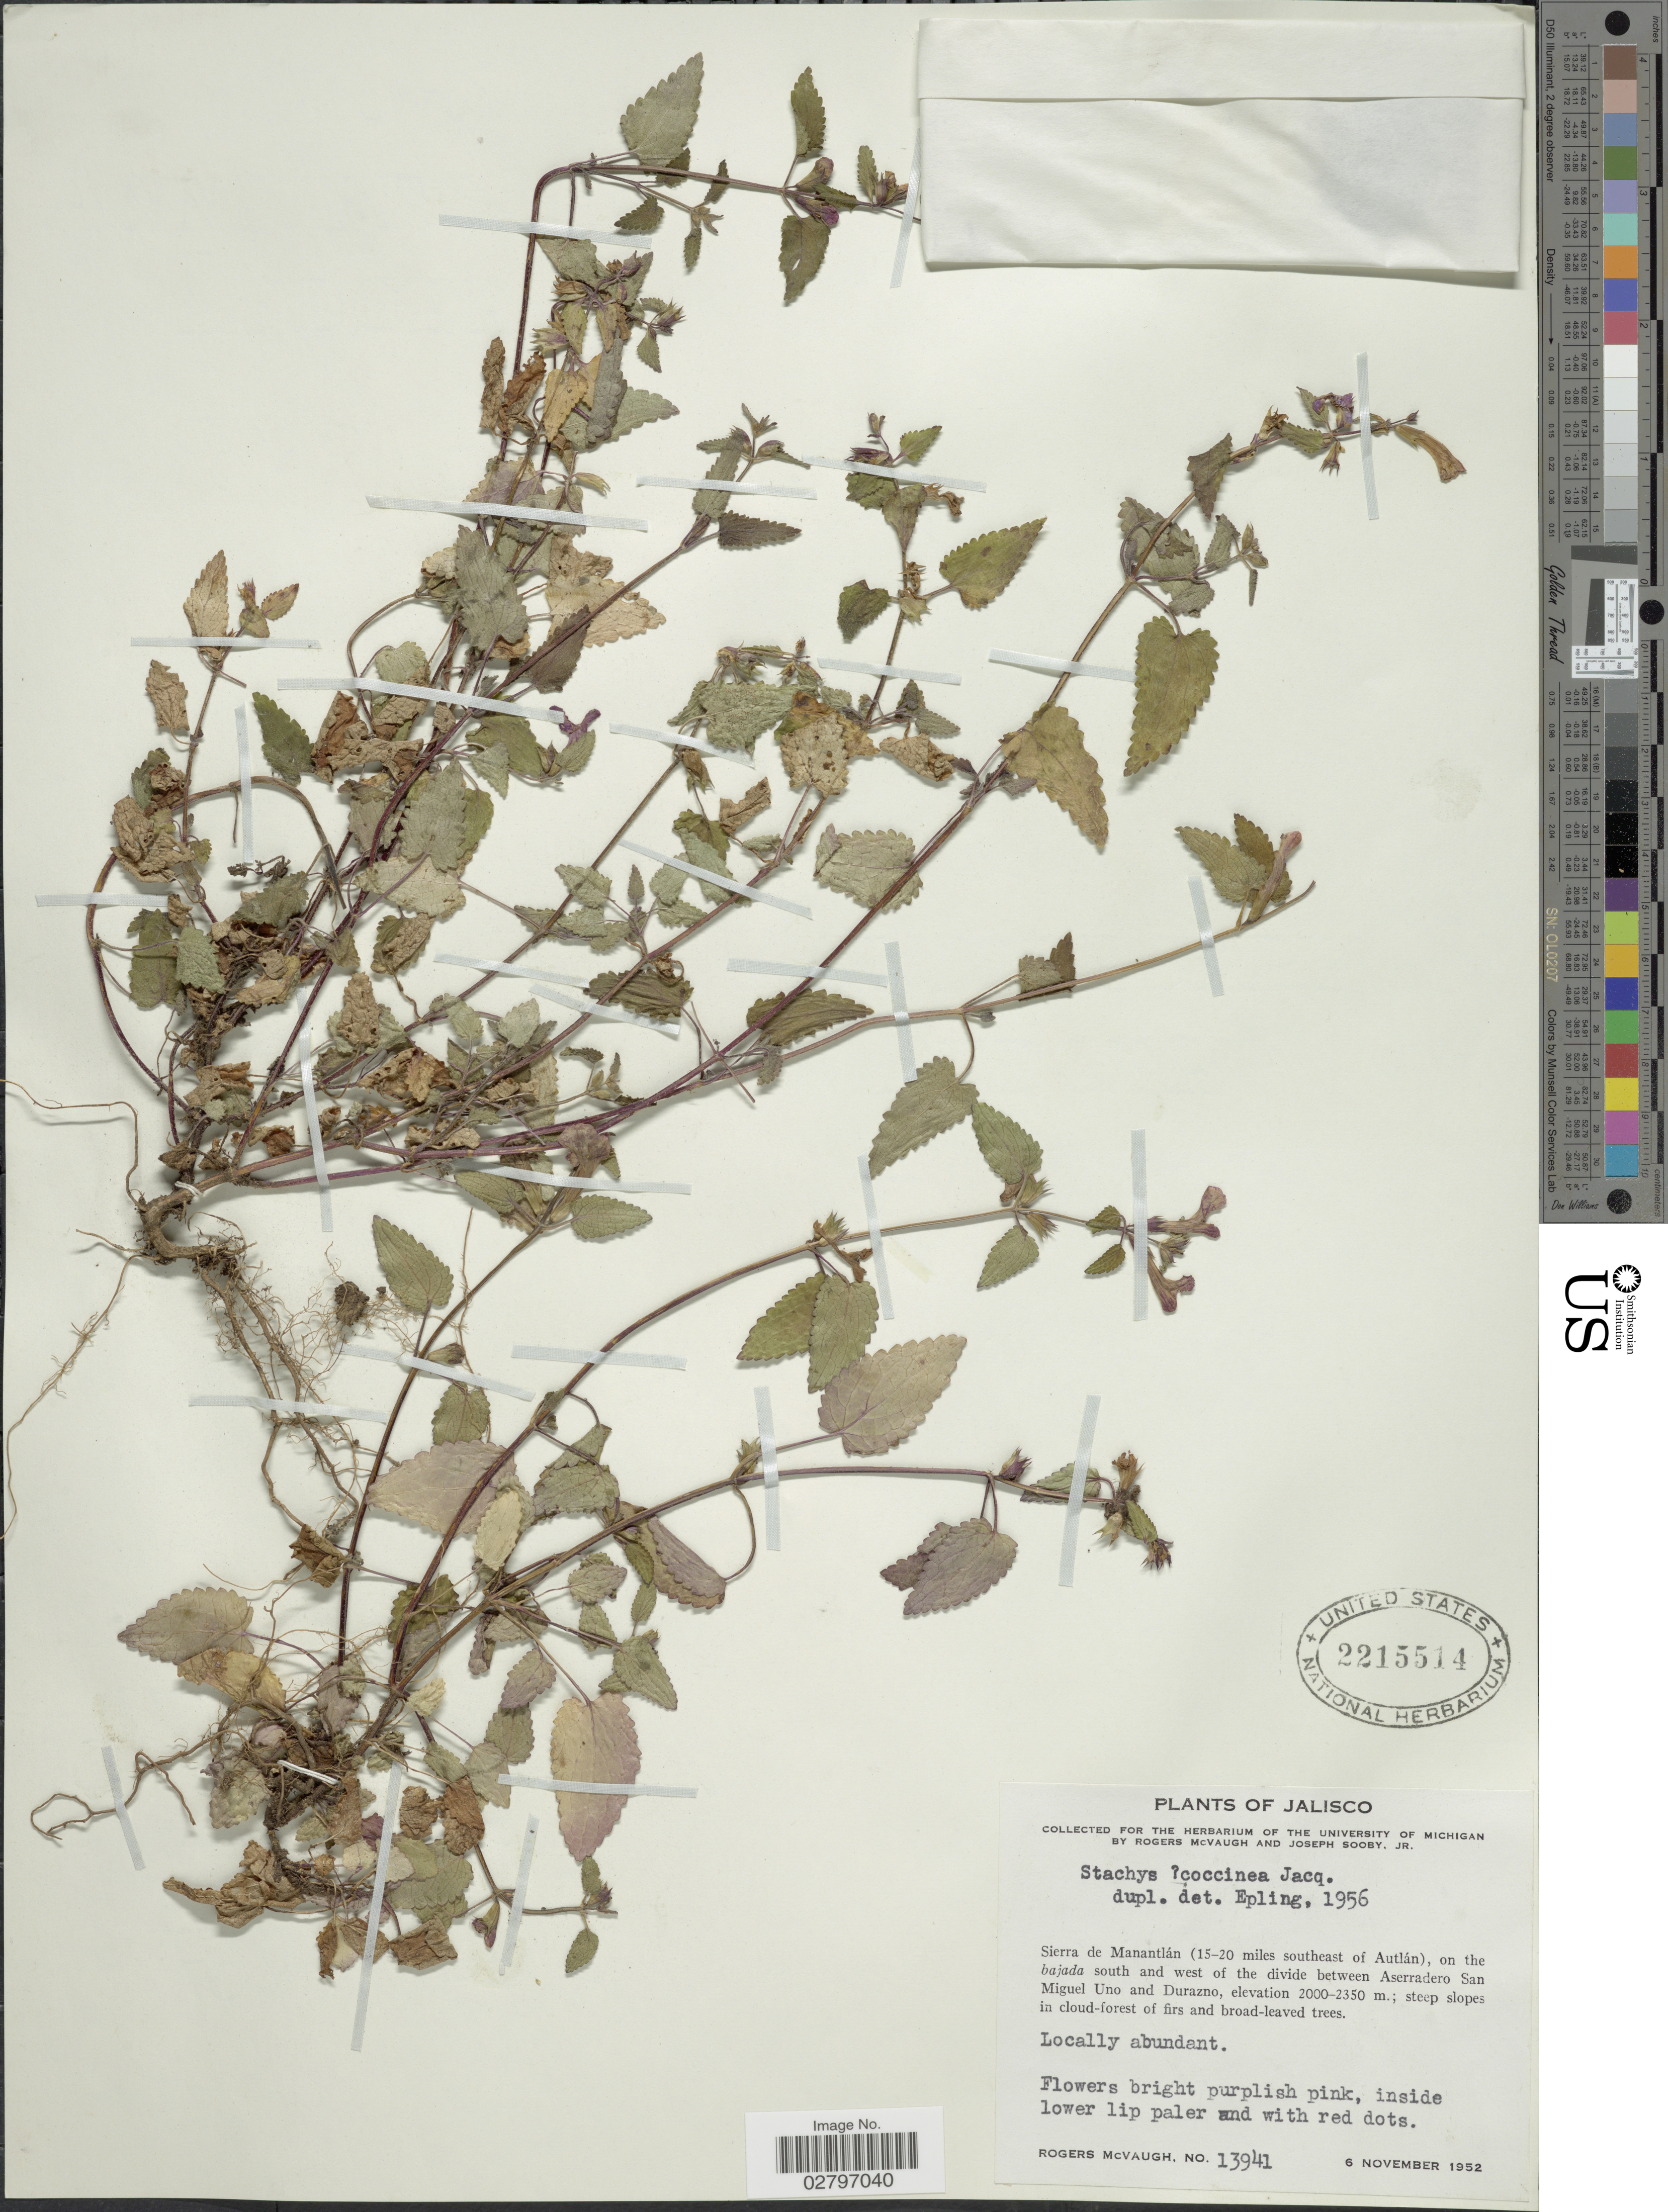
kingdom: Plantae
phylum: Tracheophyta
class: Magnoliopsida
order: Lamiales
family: Lamiaceae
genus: Stachys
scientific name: Stachys coccinea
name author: Ortega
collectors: R. McVaugh & J. Sooby Jr.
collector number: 13941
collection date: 1952-11-06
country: Mexico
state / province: Jalisco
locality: Sierra de Manantlán (15-20 miles southeast of Autlán), on the bajada south and west of the divide between Aserradero San Miguel Uno and Durazno.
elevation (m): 2000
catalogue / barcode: US 2215514